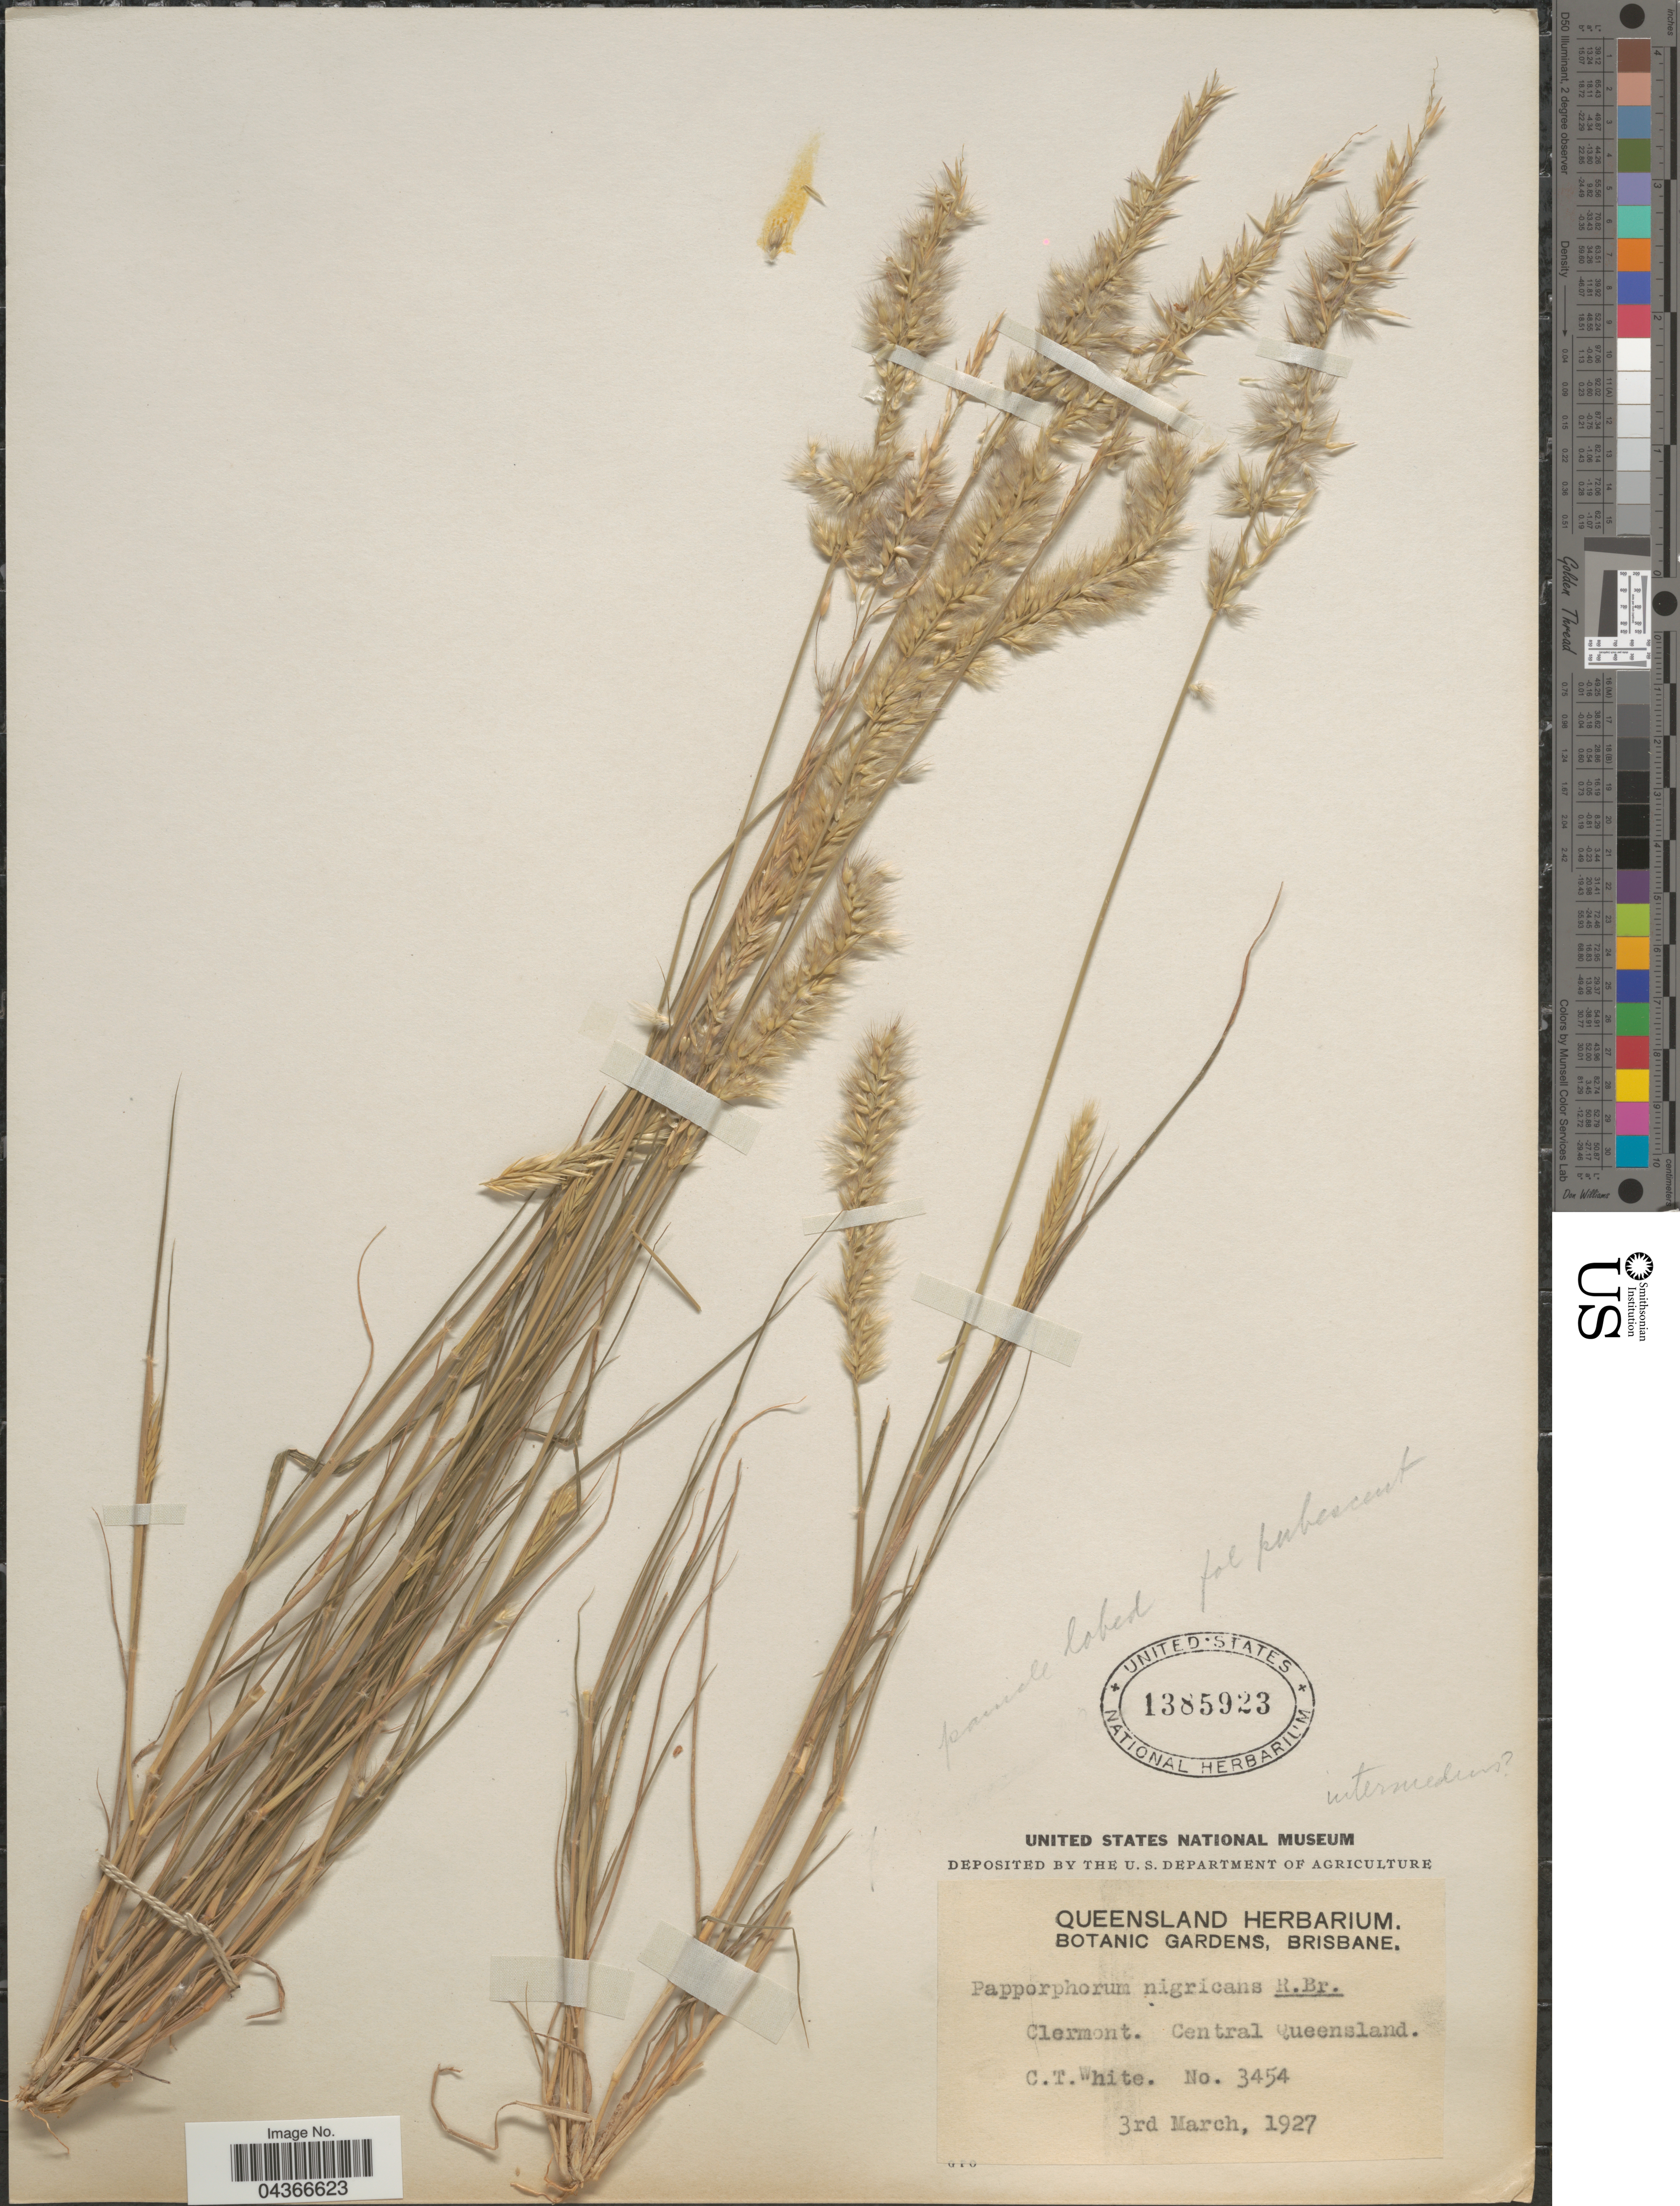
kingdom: Plantae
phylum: Tracheophyta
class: Liliopsida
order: Poales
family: Poaceae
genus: Enneapogon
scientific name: Enneapogon intermedius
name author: N.T. Burb.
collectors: C. T. White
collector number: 3454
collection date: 1927-03-03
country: Australia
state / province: Queensland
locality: Clermont. Central Queensland.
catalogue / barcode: US 1385923